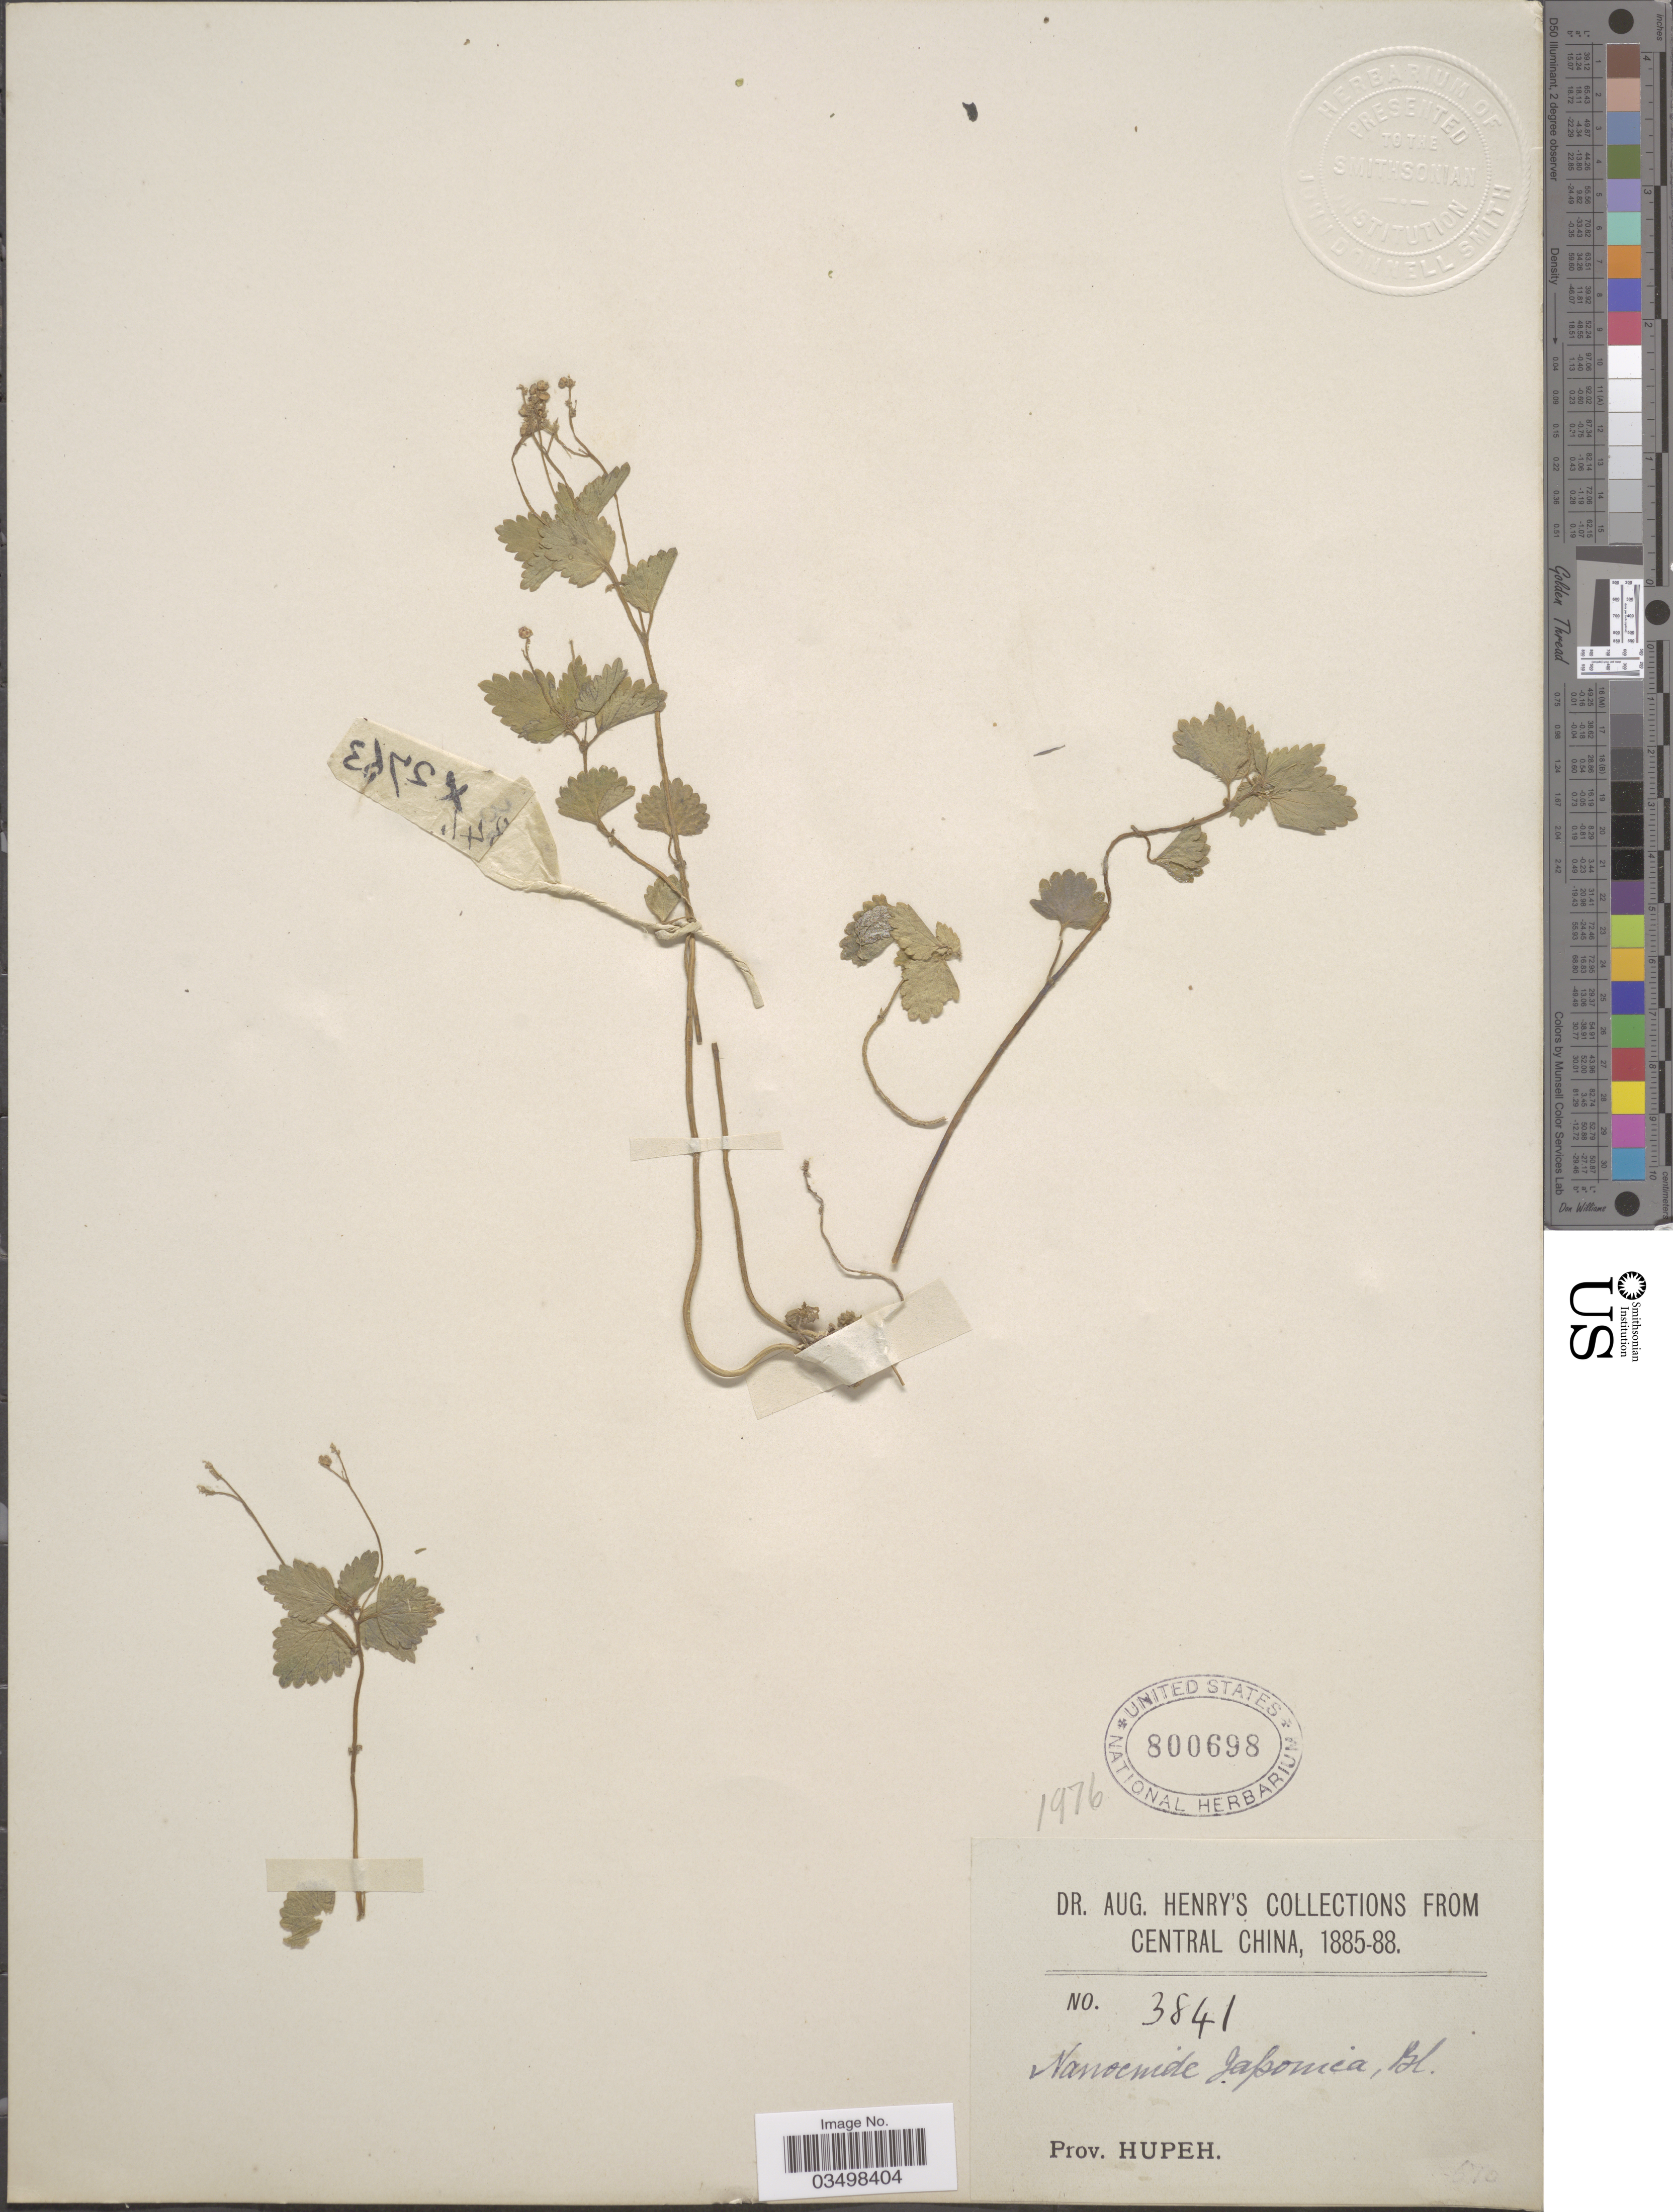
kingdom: Plantae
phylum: Tracheophyta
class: Magnoliopsida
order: Rosales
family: Urticaceae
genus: Nanocnide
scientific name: Nanocnide japonica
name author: Blume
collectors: A. Henry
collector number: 3841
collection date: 1885/1888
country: China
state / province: Hubei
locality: Central China. Prov. Hupeh.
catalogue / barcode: US 800698